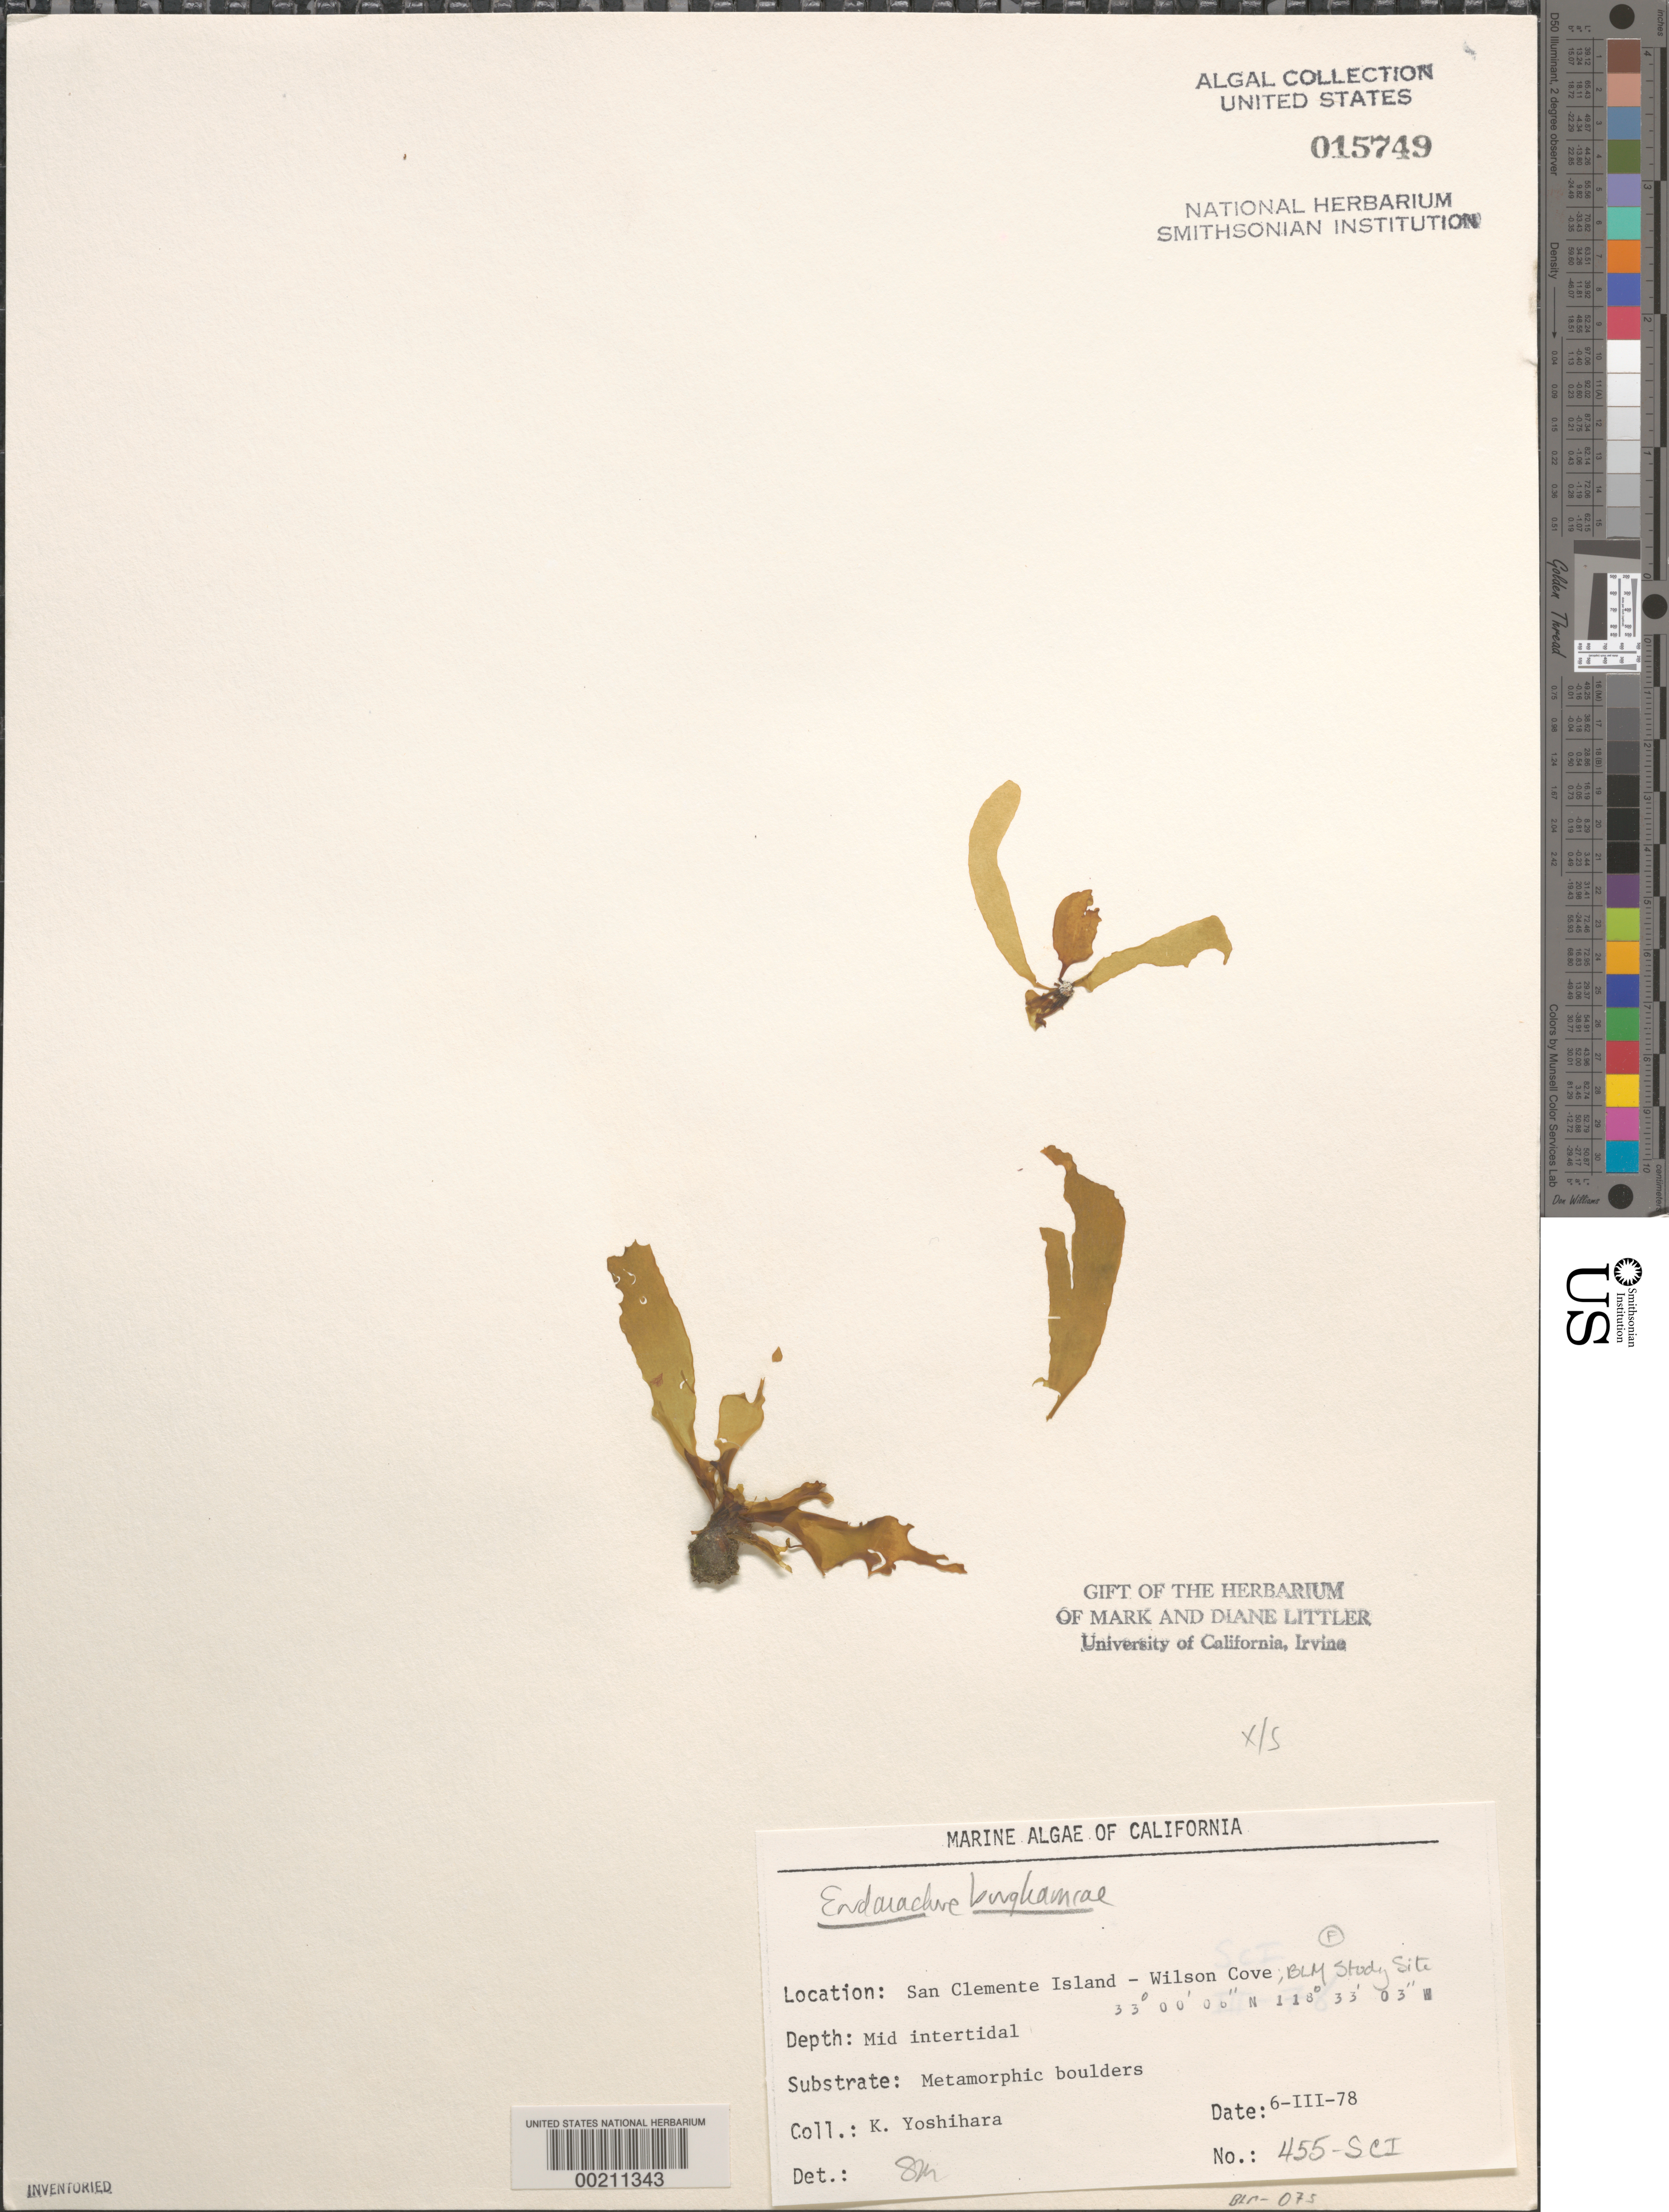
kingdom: Chromista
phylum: Ochrophyta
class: Phaeophyceae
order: Scytosiphonales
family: Scytosiphonaceae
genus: Petalonia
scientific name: Petalonia binghamiae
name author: (J. Agardh) K.L.Vinogr.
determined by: Algae name updating Project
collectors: K. Yoshihara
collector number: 455-sci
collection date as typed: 06 Mar 1978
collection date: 1978-03-06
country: United States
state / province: California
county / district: Los Angeles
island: San Clemente Island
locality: Wilson Cove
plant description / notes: BLM-SOCALBIGHT Rocky Intertidal Survey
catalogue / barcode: US 15749